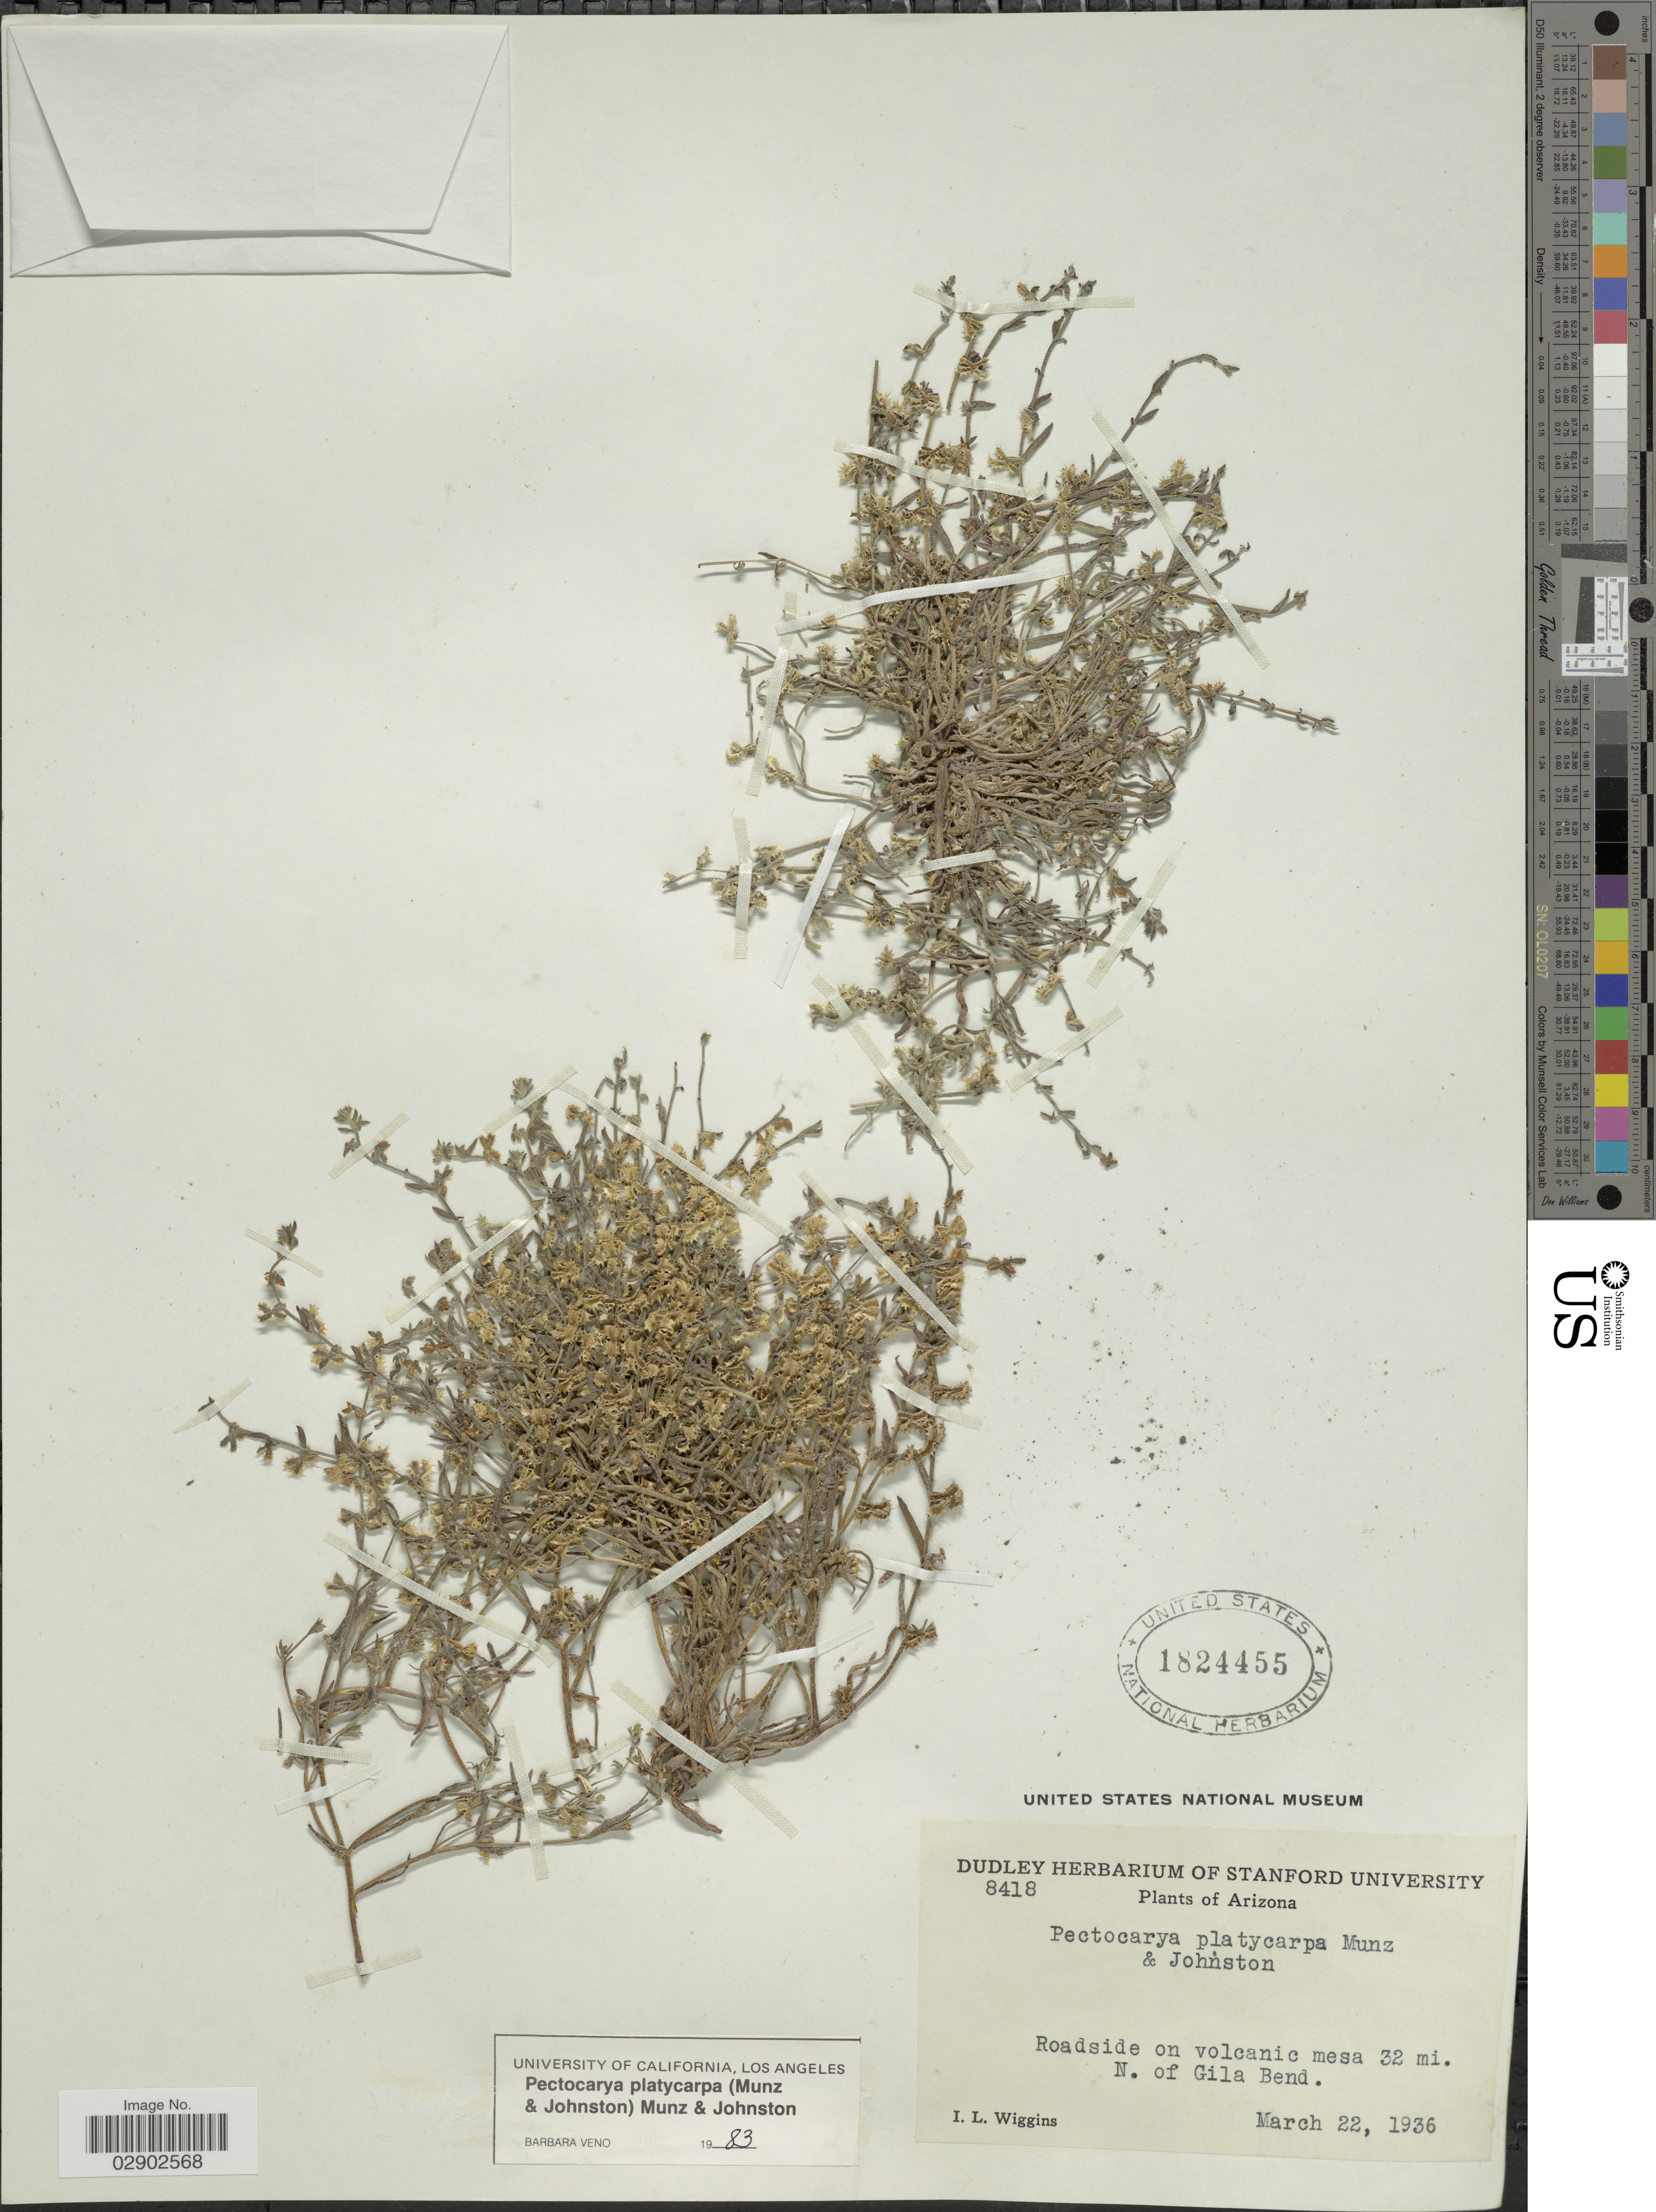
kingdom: Plantae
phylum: Tracheophyta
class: Magnoliopsida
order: Boraginales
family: Boraginaceae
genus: Pectocarya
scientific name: Pectocarya linearis var. platycarpa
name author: (Munz & I.M. Johnst.) Cronq.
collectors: I. L. Wiggins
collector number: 8418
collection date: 1936-03-22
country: United States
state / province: Arizona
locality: Roadside on volcanic mesa 32 mi. N. of Gila Bend.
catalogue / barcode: US 1824455